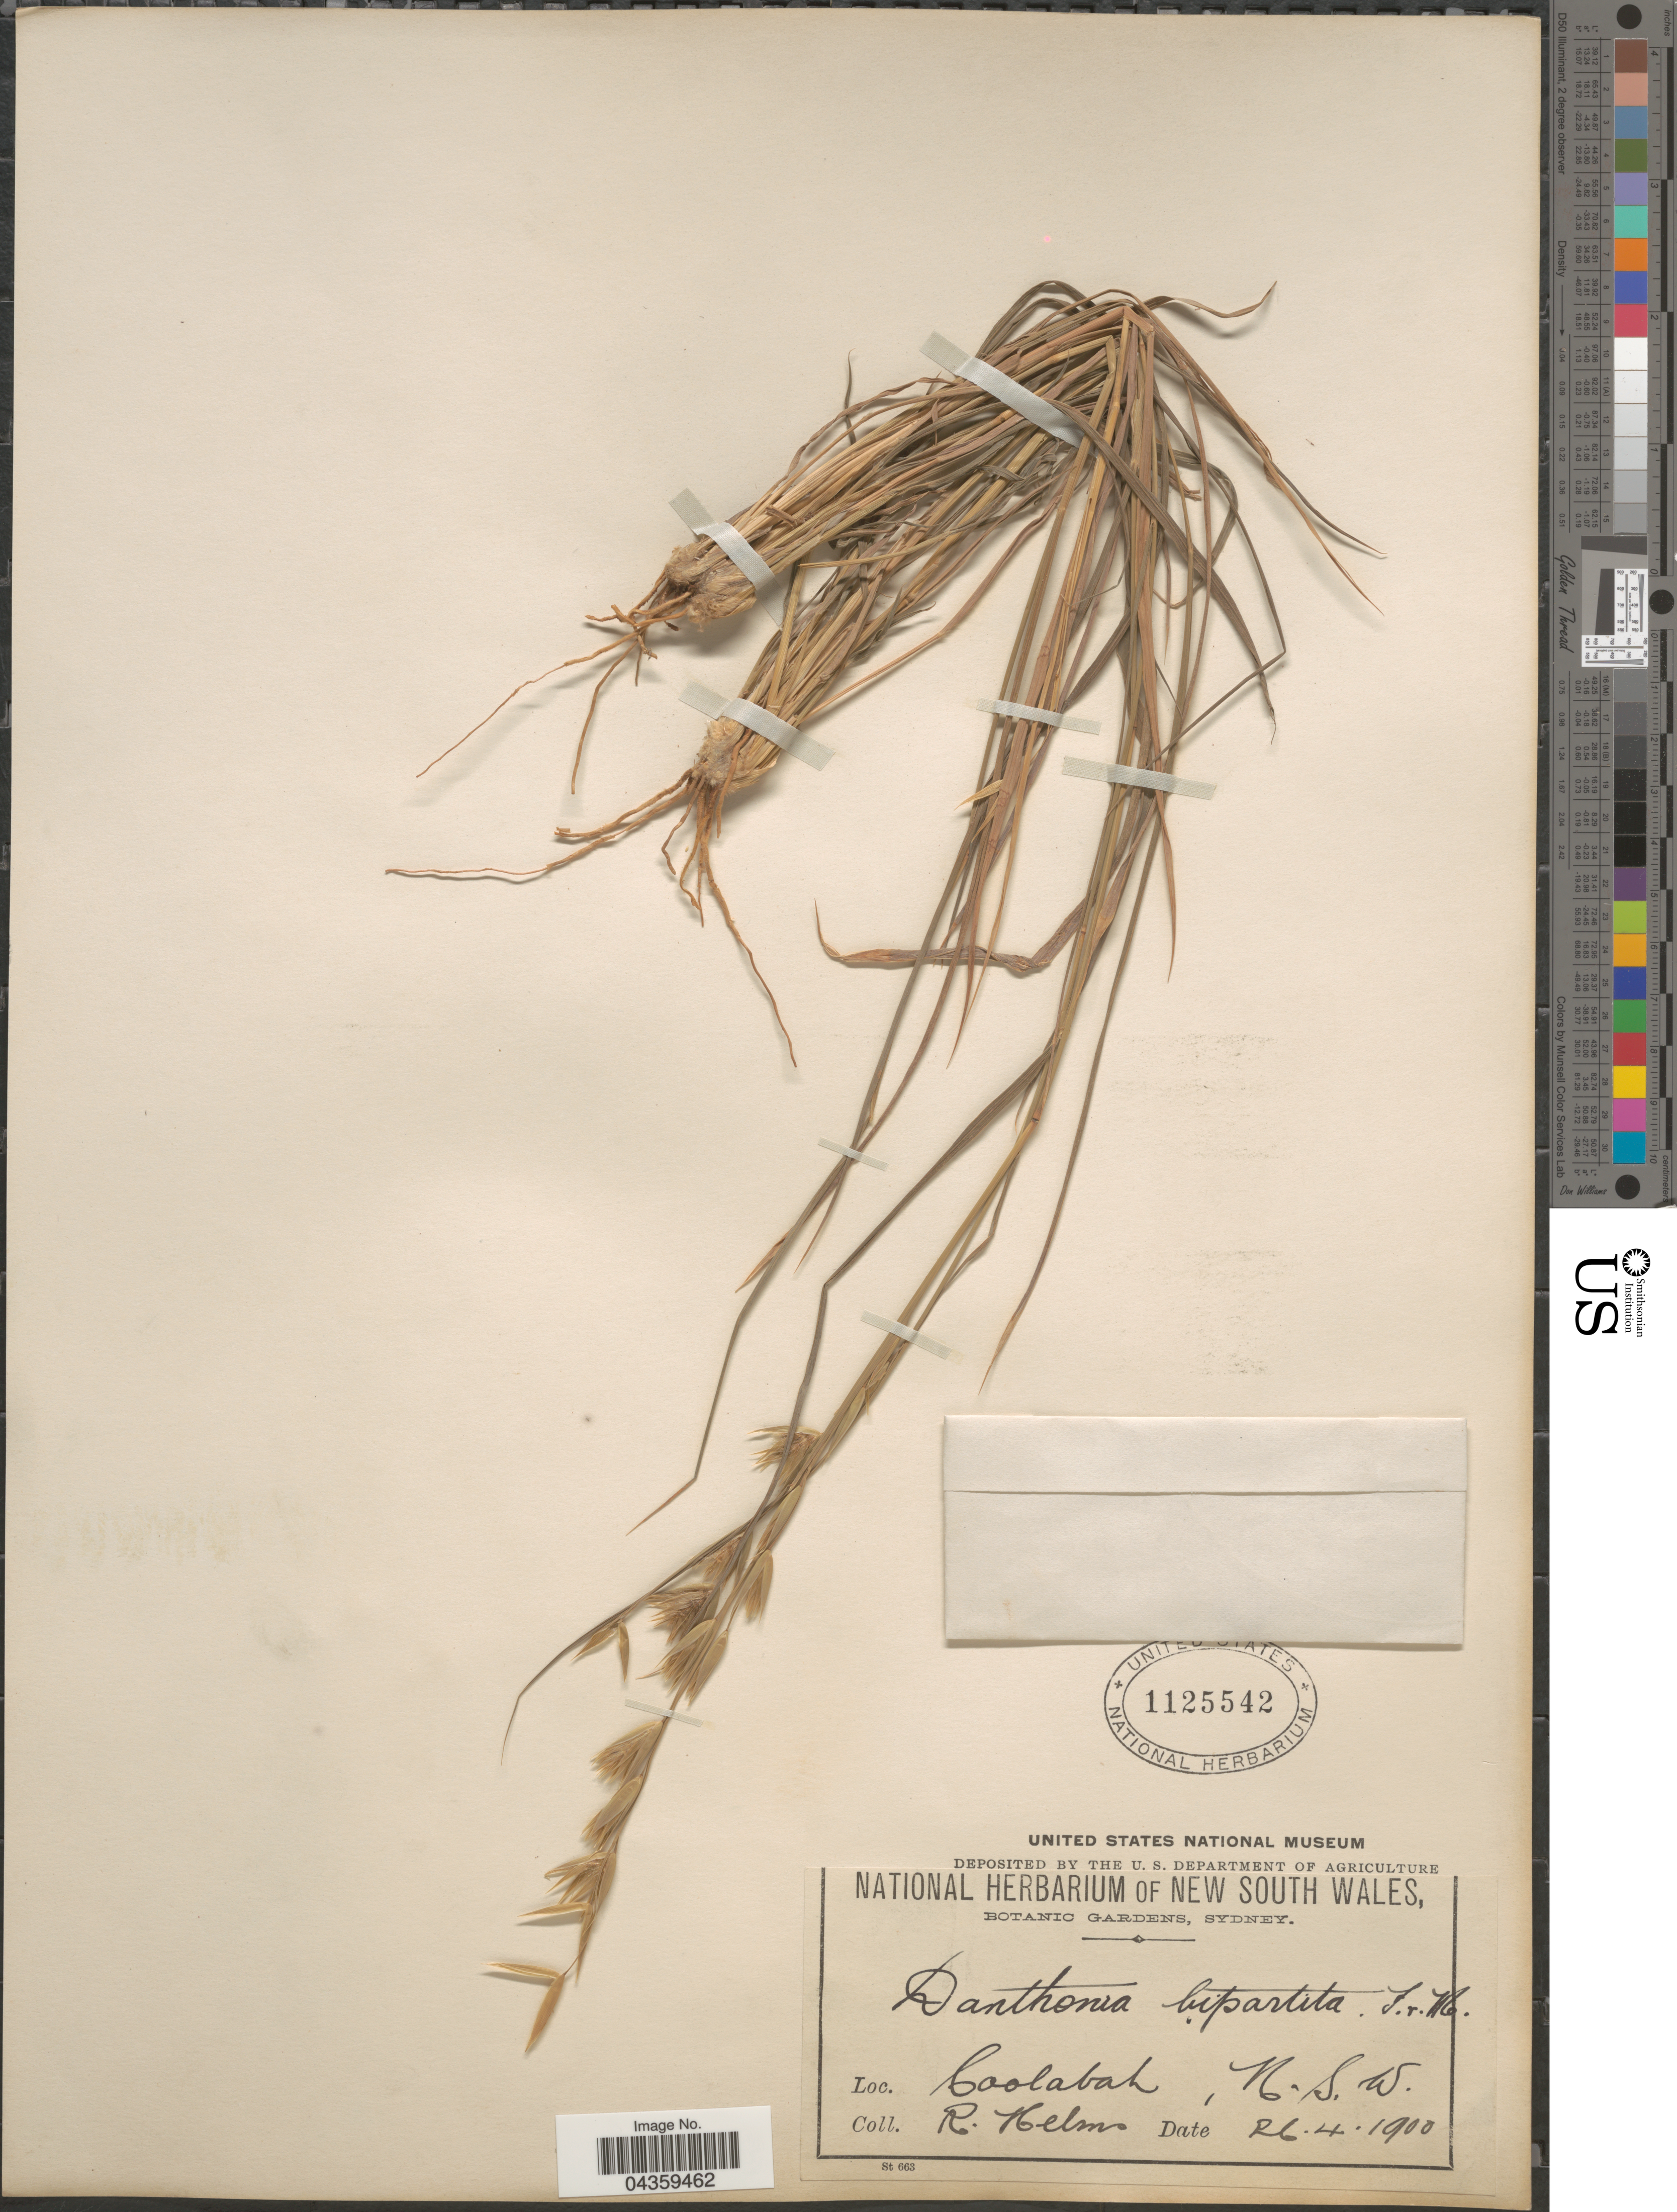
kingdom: Plantae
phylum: Tracheophyta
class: Liliopsida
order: Poales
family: Poaceae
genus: Monachather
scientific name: Monachather paradoxus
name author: Steud.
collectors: R. Helms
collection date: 1900-04-26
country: Australia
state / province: New South Wales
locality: Coolabah , N.S.W.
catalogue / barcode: US 1125542